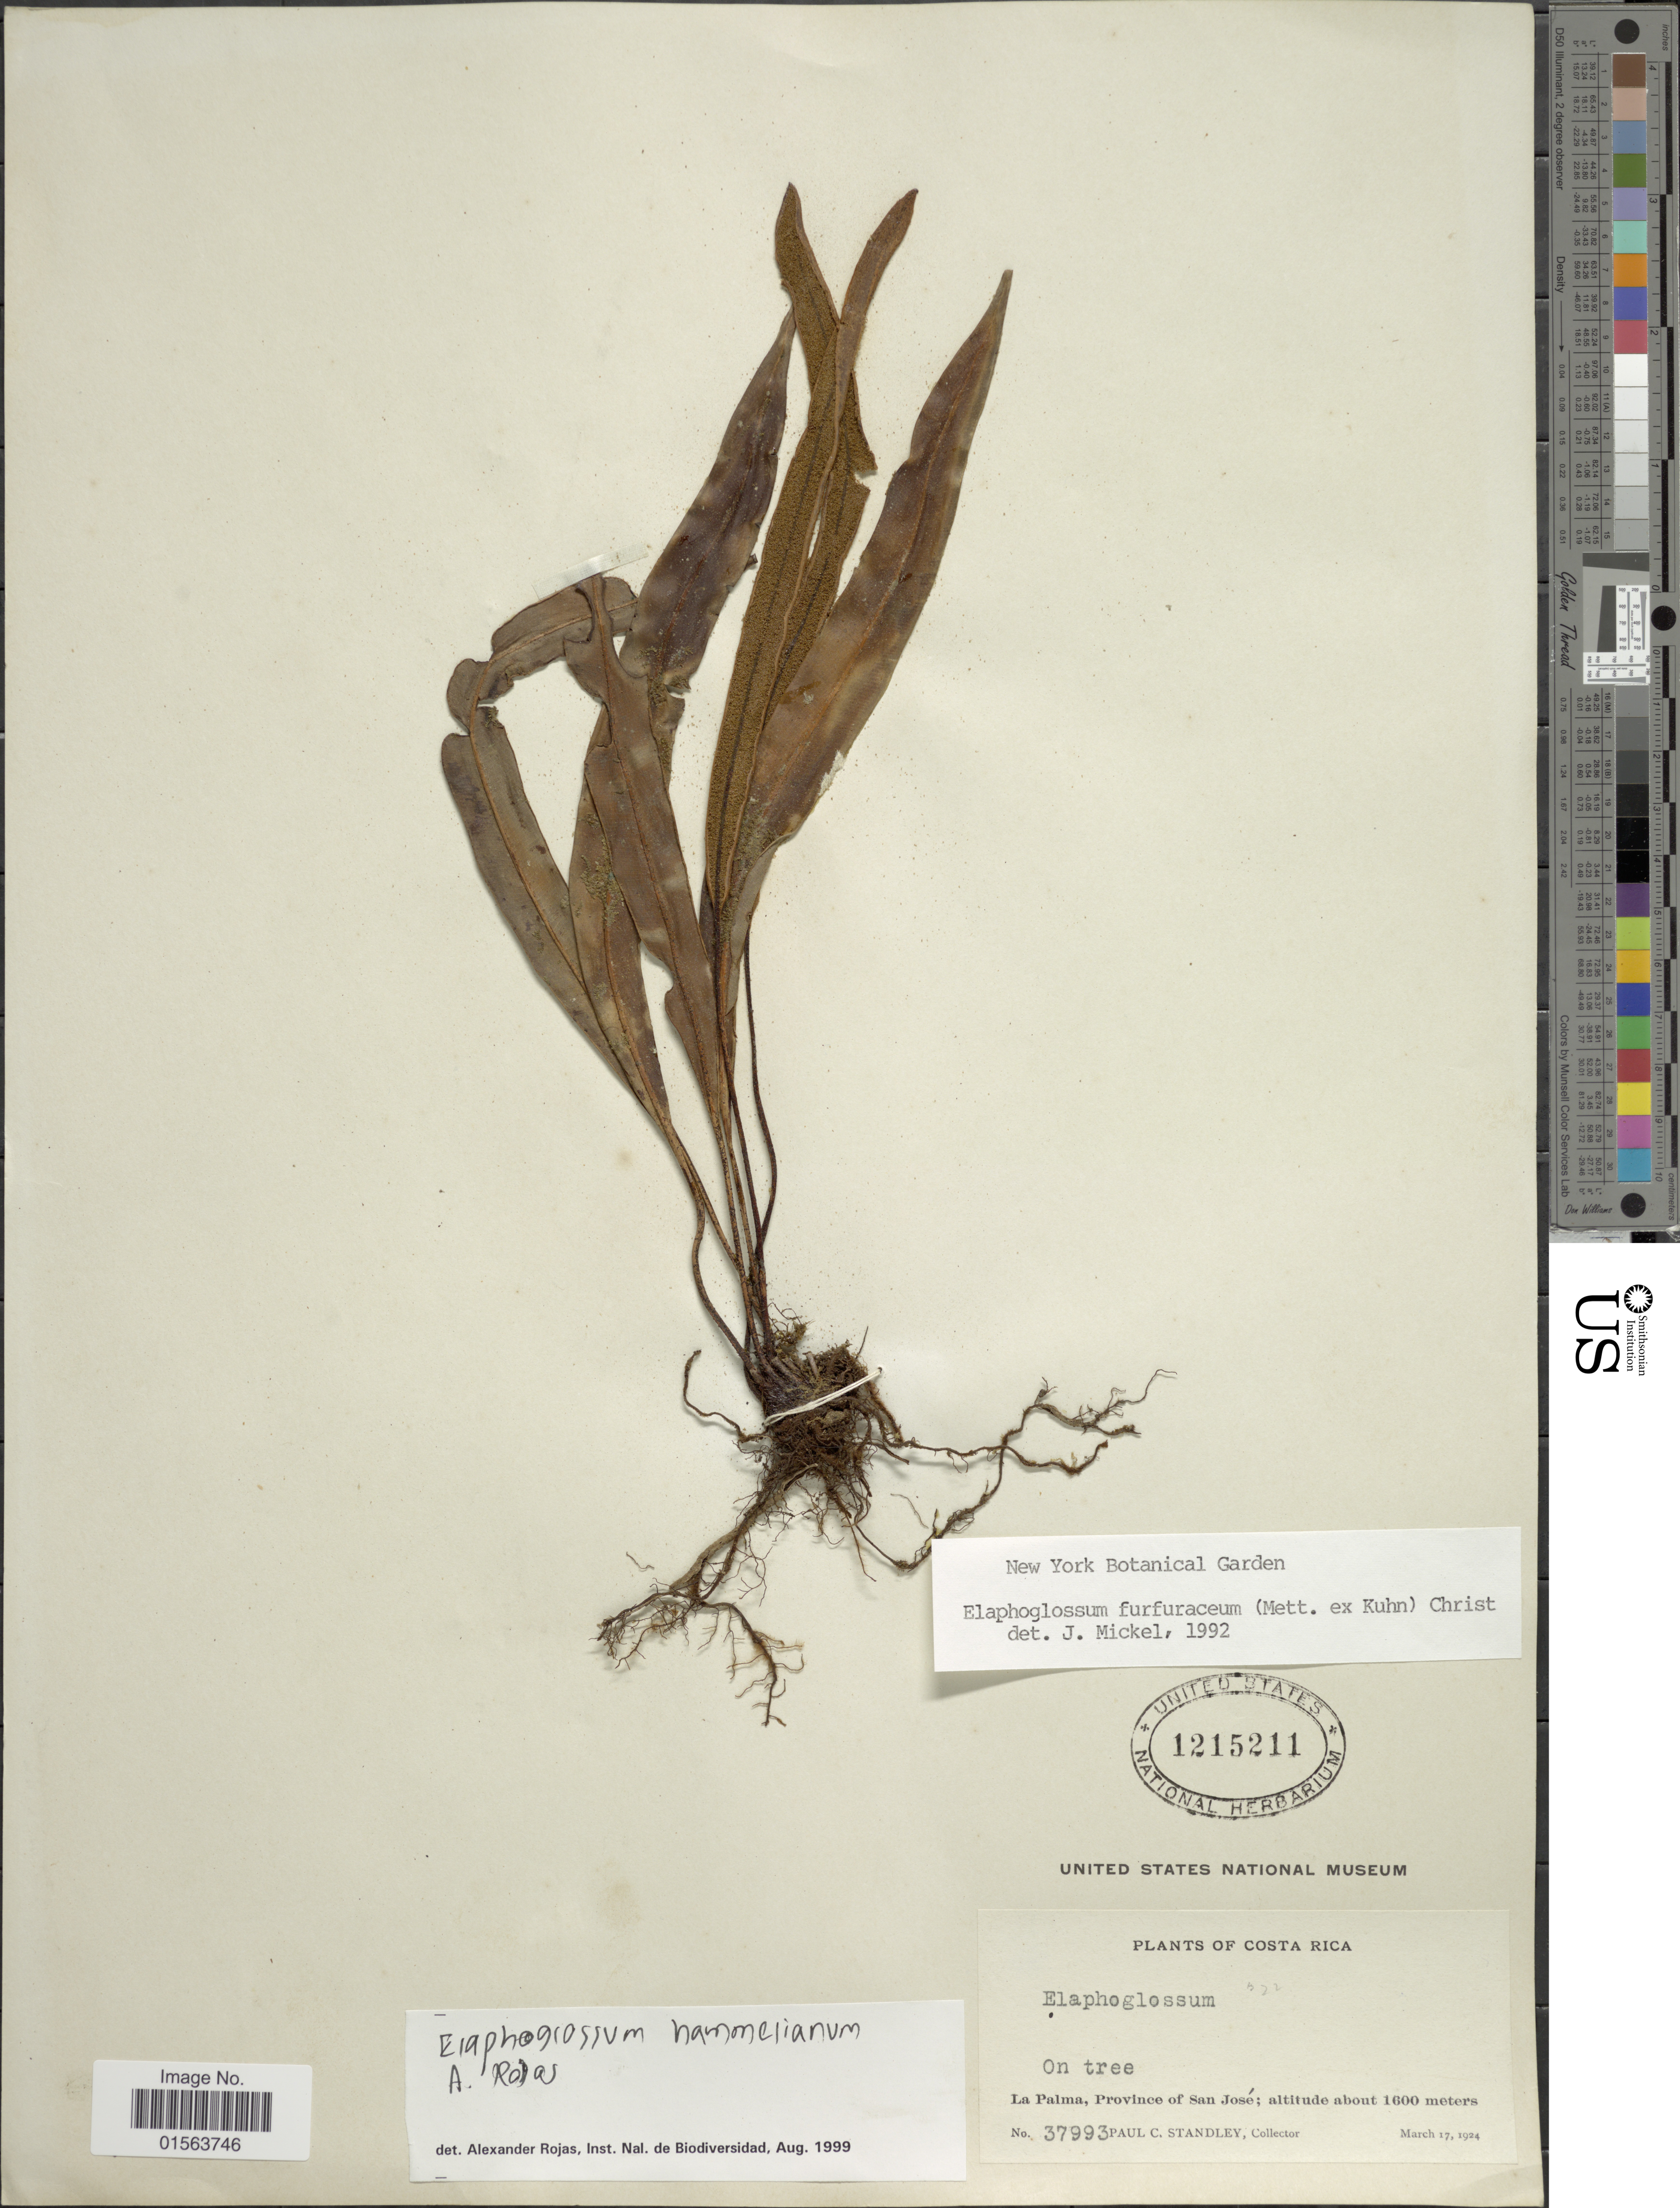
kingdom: Plantae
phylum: Tracheophyta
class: Polypodiopsida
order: Polypodiales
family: Dryopteridaceae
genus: Elaphoglossum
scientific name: Elaphoglossum hammelianum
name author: A. Rojas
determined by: Matos, F. B.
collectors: P. C. Standley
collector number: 37993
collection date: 1924-03-17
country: Costa Rica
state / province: San José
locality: La Palma, Province of San Jose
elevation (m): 1600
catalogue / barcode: US 1215211